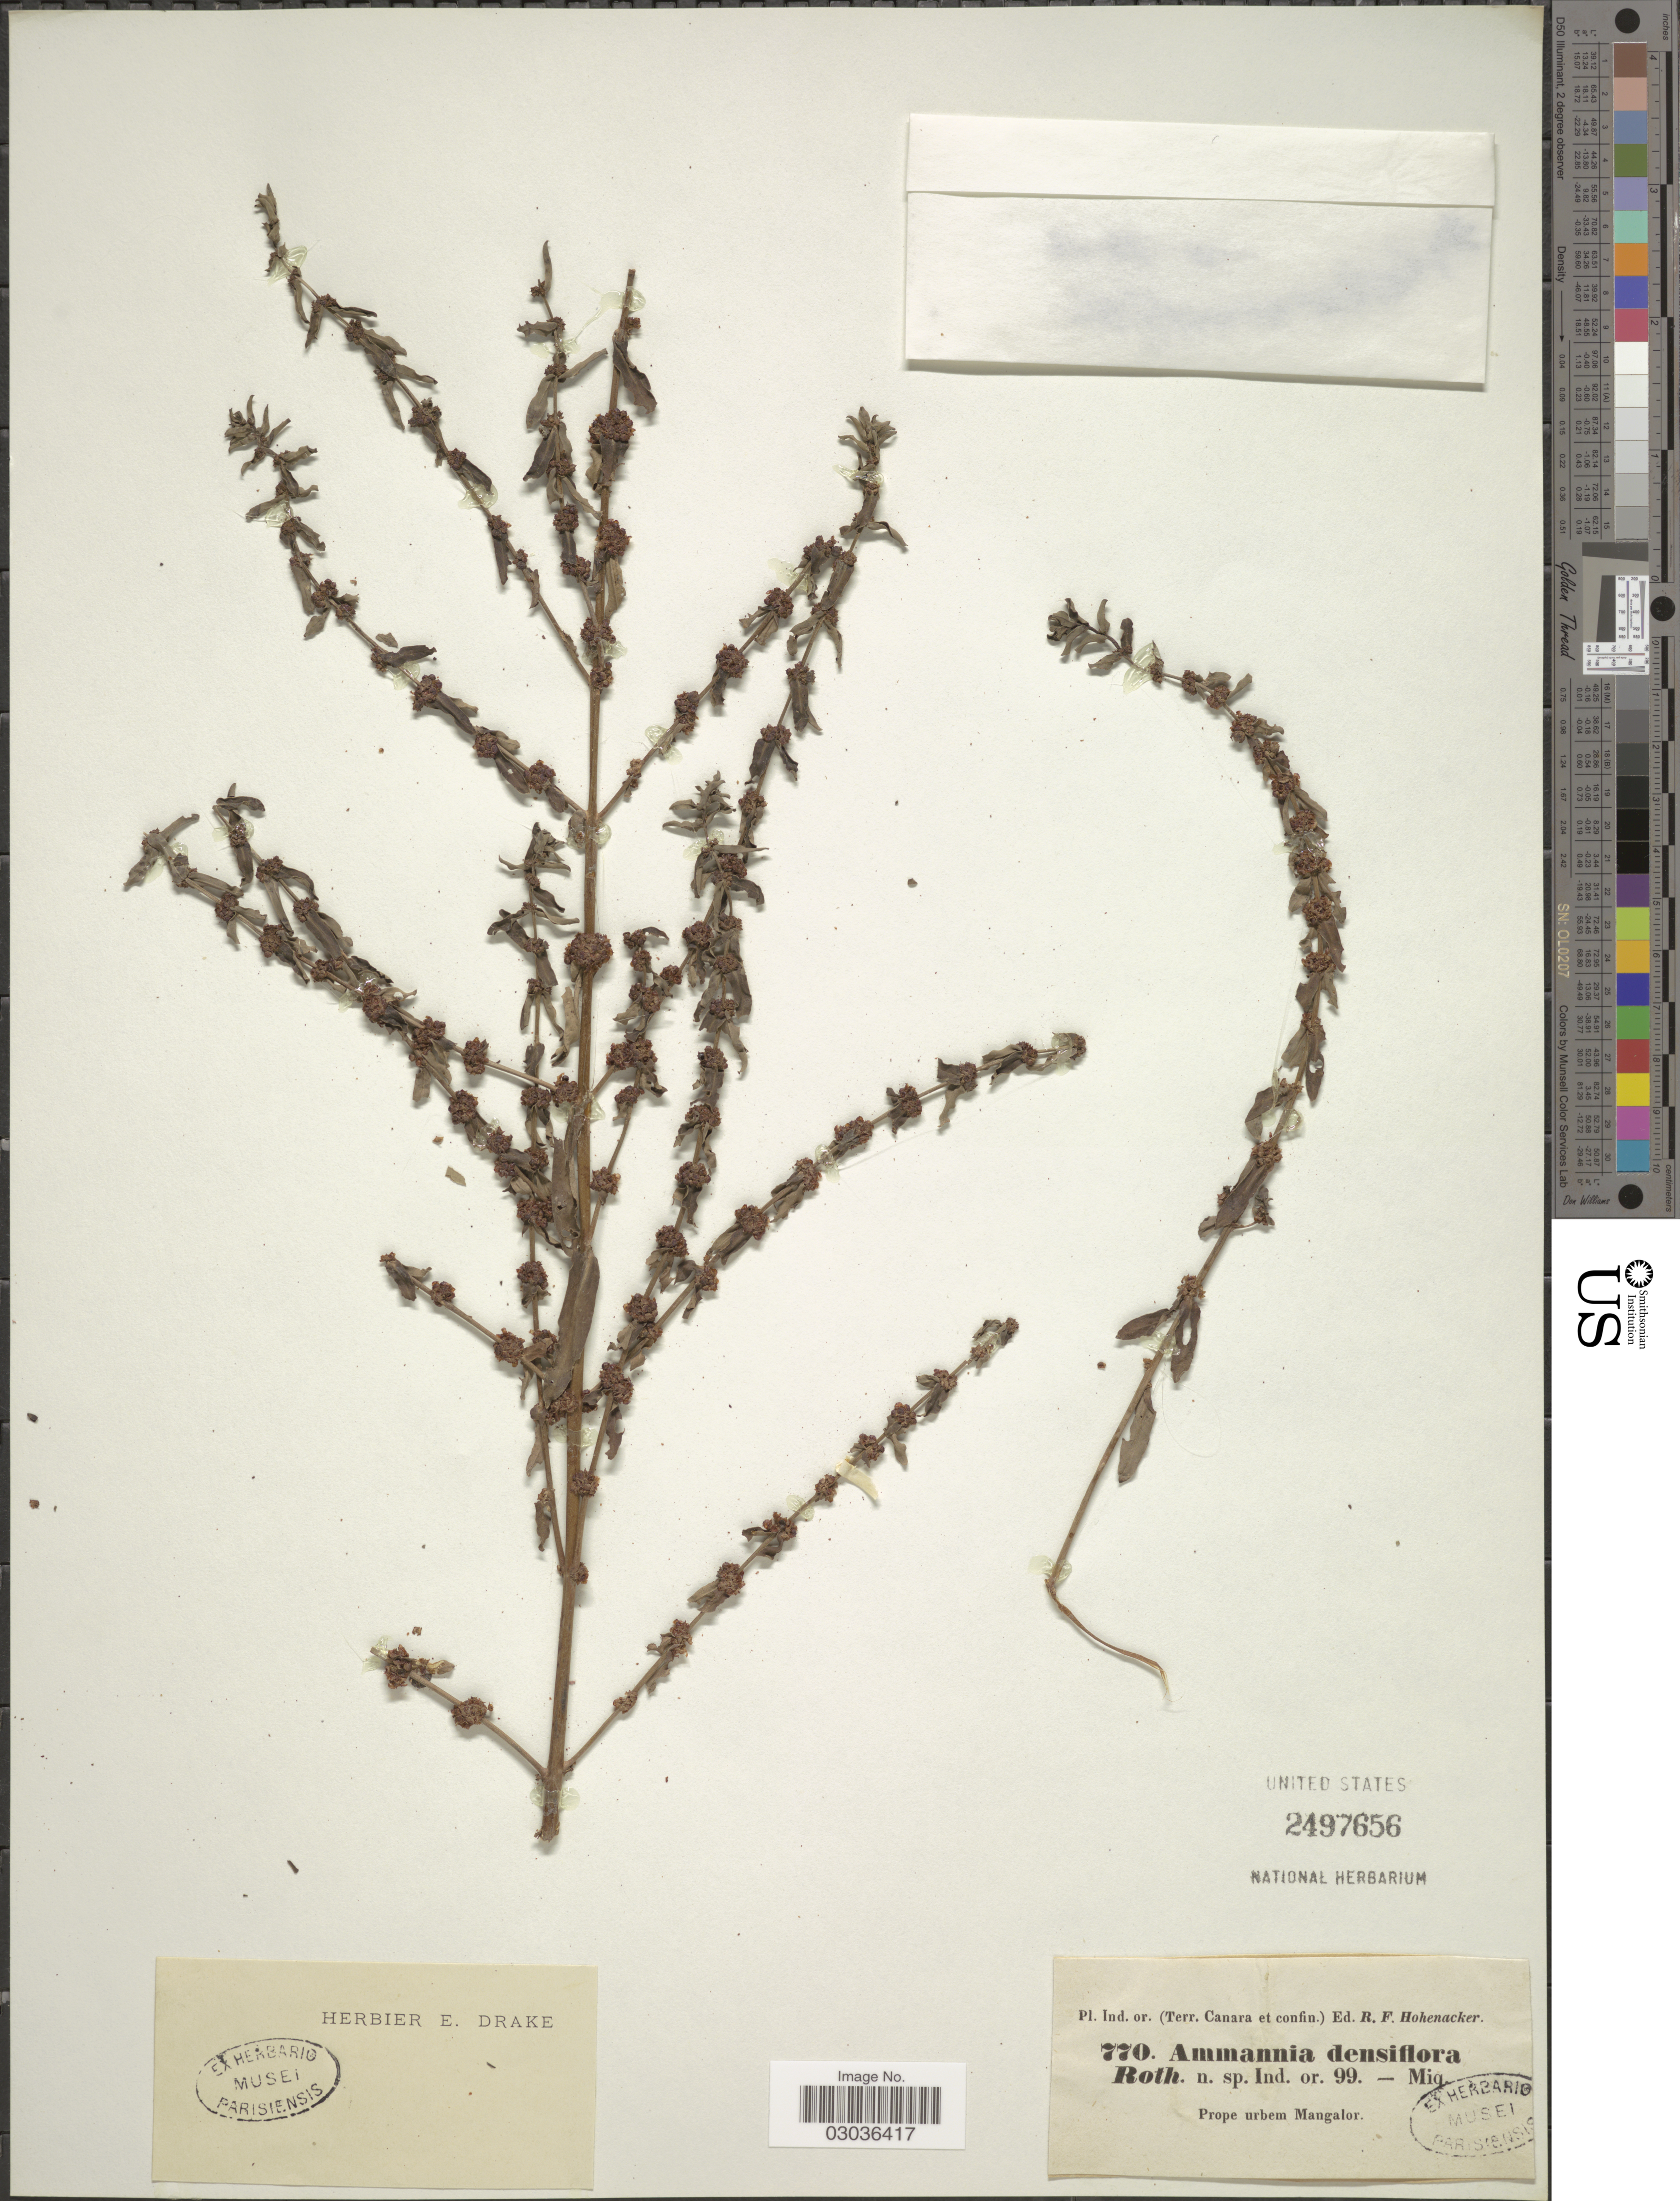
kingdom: Plantae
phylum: Tracheophyta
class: Magnoliopsida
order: Myrtales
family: Lythraceae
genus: Ammannia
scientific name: Ammannia densiflora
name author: Roth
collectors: R. F. Hohenacker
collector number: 770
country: India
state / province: Karnataka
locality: Ind. or. (Terr. Canara et confin.). Prope urbem Mangalor.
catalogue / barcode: US 2497656